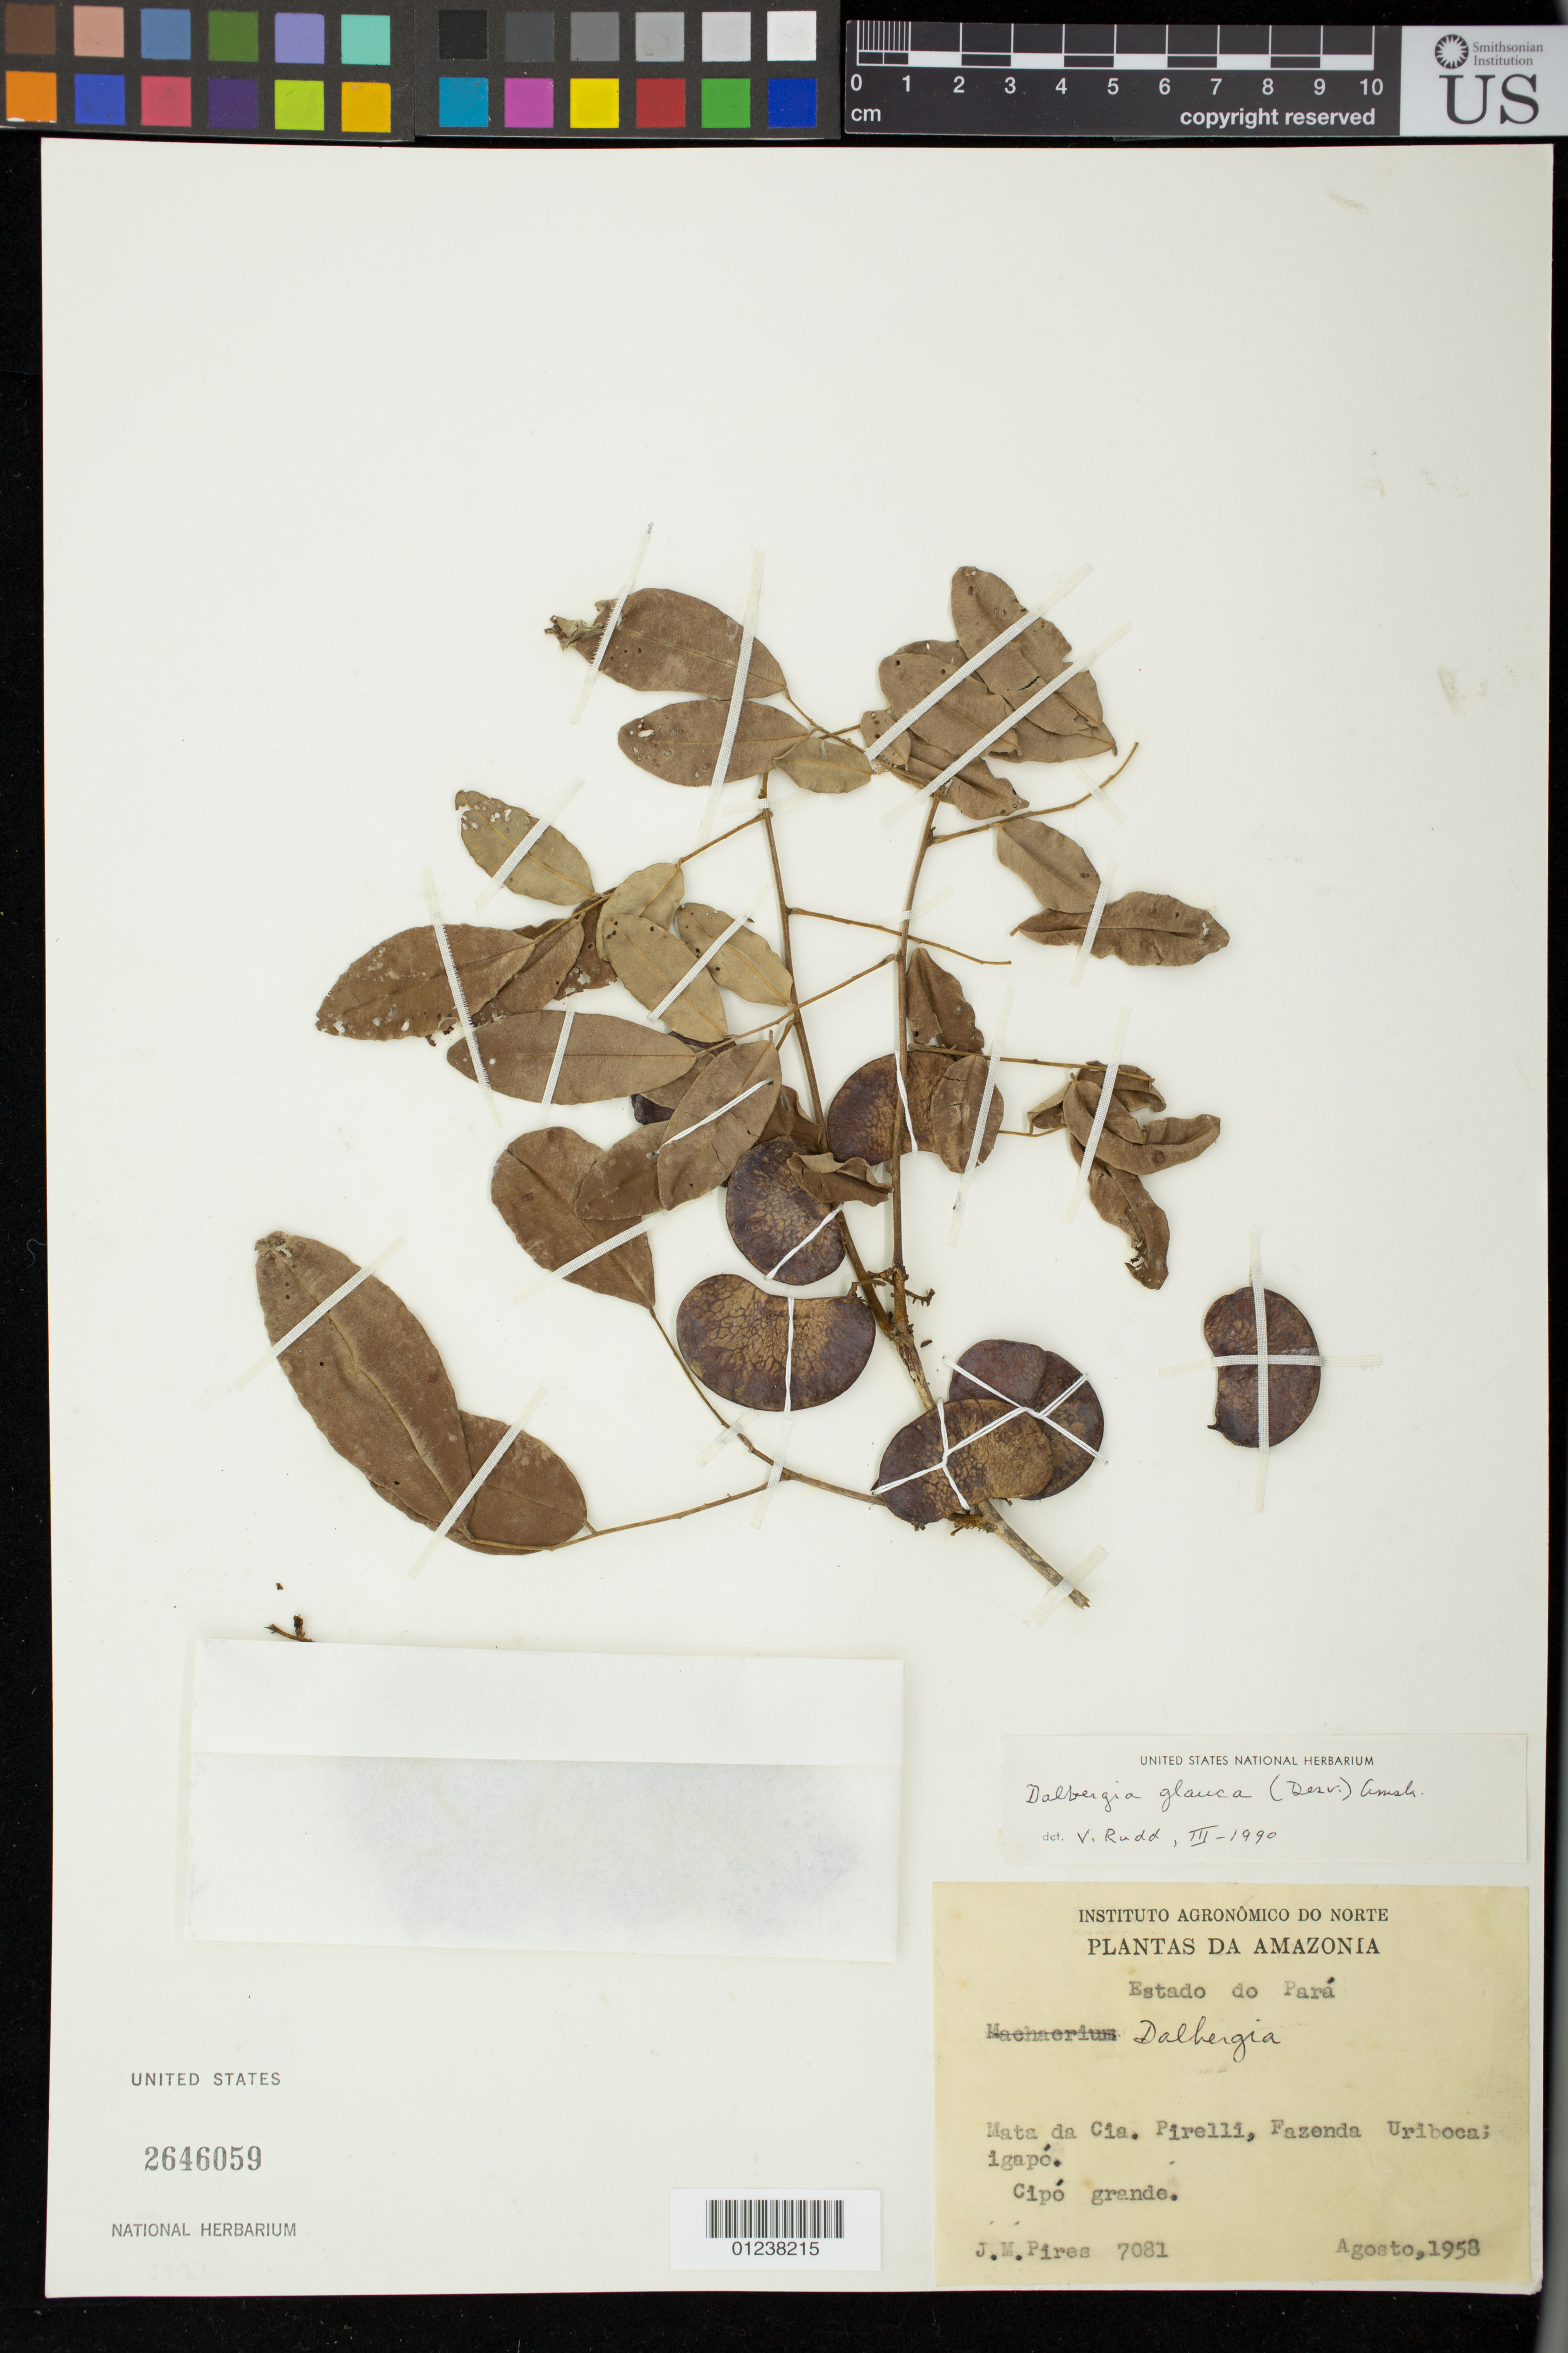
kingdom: Plantae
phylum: Tracheophyta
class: Magnoliopsida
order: Fabales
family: Fabaceae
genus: Dalbergia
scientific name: Dalbergia glauca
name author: (Desv.) Amshoff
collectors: M. J. Pires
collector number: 7081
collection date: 1958-08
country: Brazil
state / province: Para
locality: Mata da Cia. Pirelli, Fazenda Uriboca.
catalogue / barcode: US 2646059